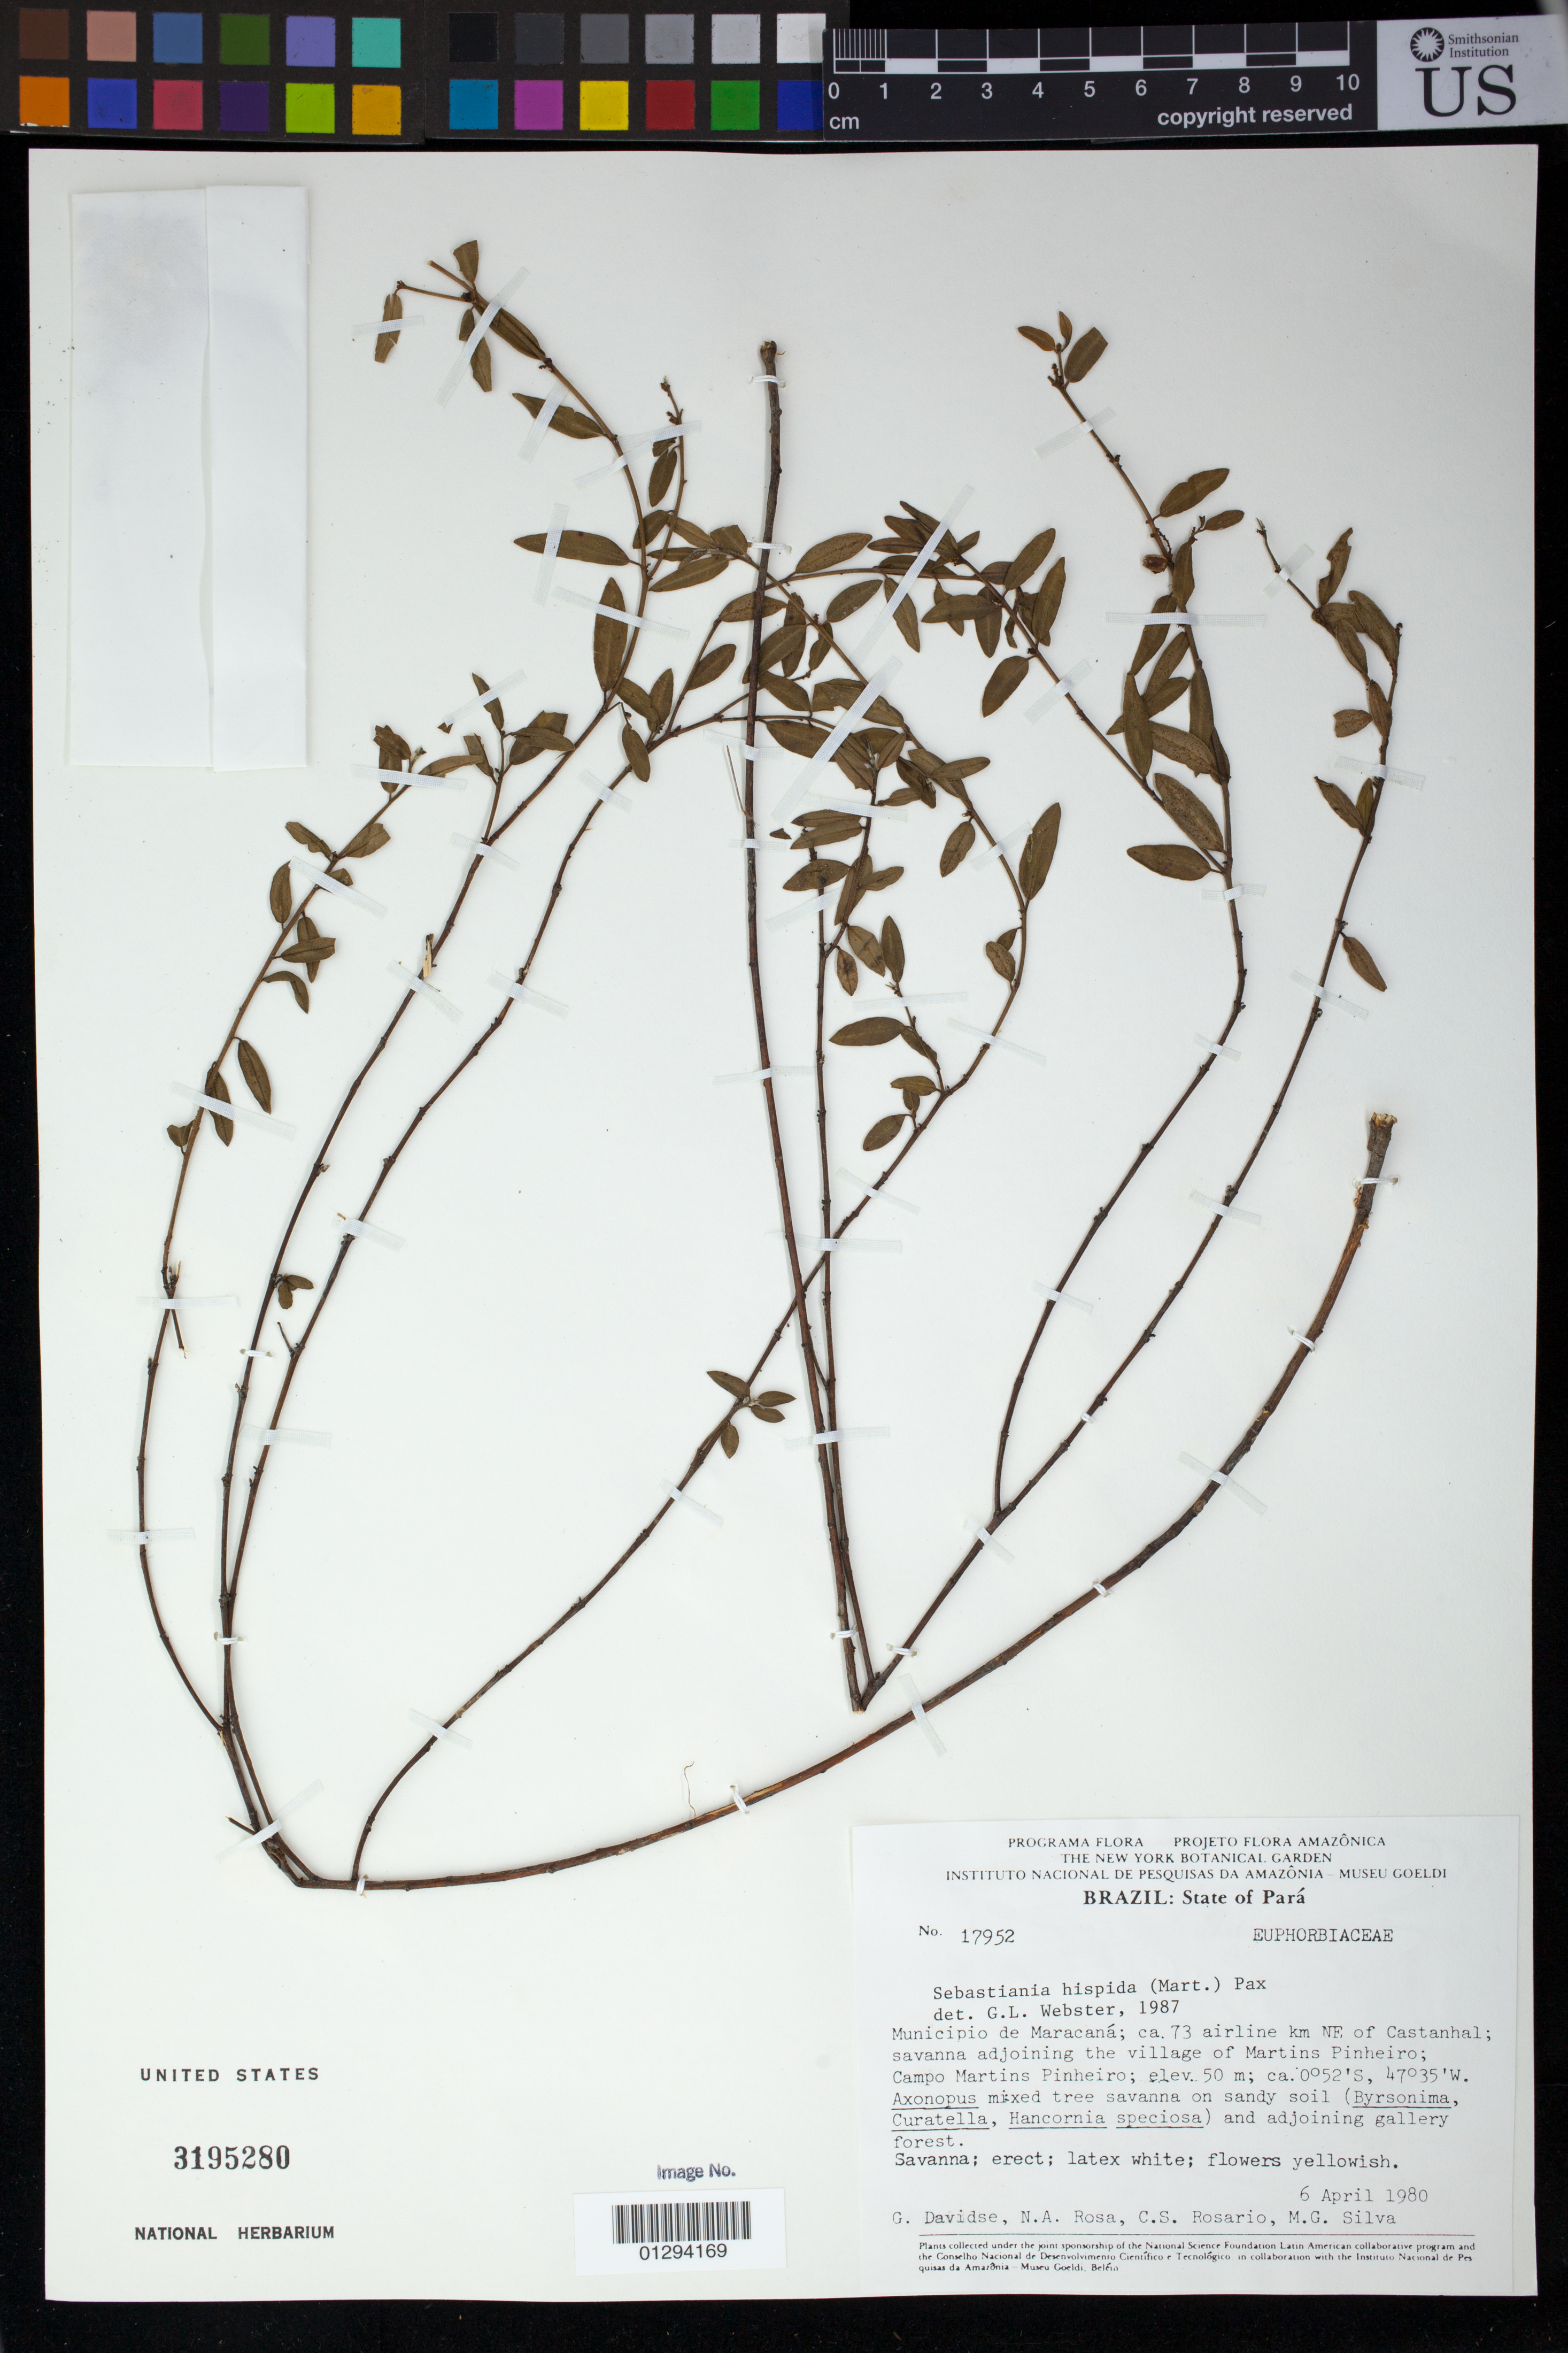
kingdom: Plantae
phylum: Tracheophyta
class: Magnoliopsida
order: Malpighiales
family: Euphorbiaceae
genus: Sebastiania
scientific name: Sebastiania hispida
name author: (Mart.) Pax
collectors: G. Davidse, N. A. Rosa, C. S. Rosário & M. G. Silva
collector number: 17952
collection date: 1980-04-06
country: Brazil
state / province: Para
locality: Muncipio de Maracana; ca. 73 airline km NE of Castanhal; savanna adjoining the village of Martins Pinheiro; Campo Martins Pinheiro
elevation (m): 50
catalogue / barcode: US 3195280